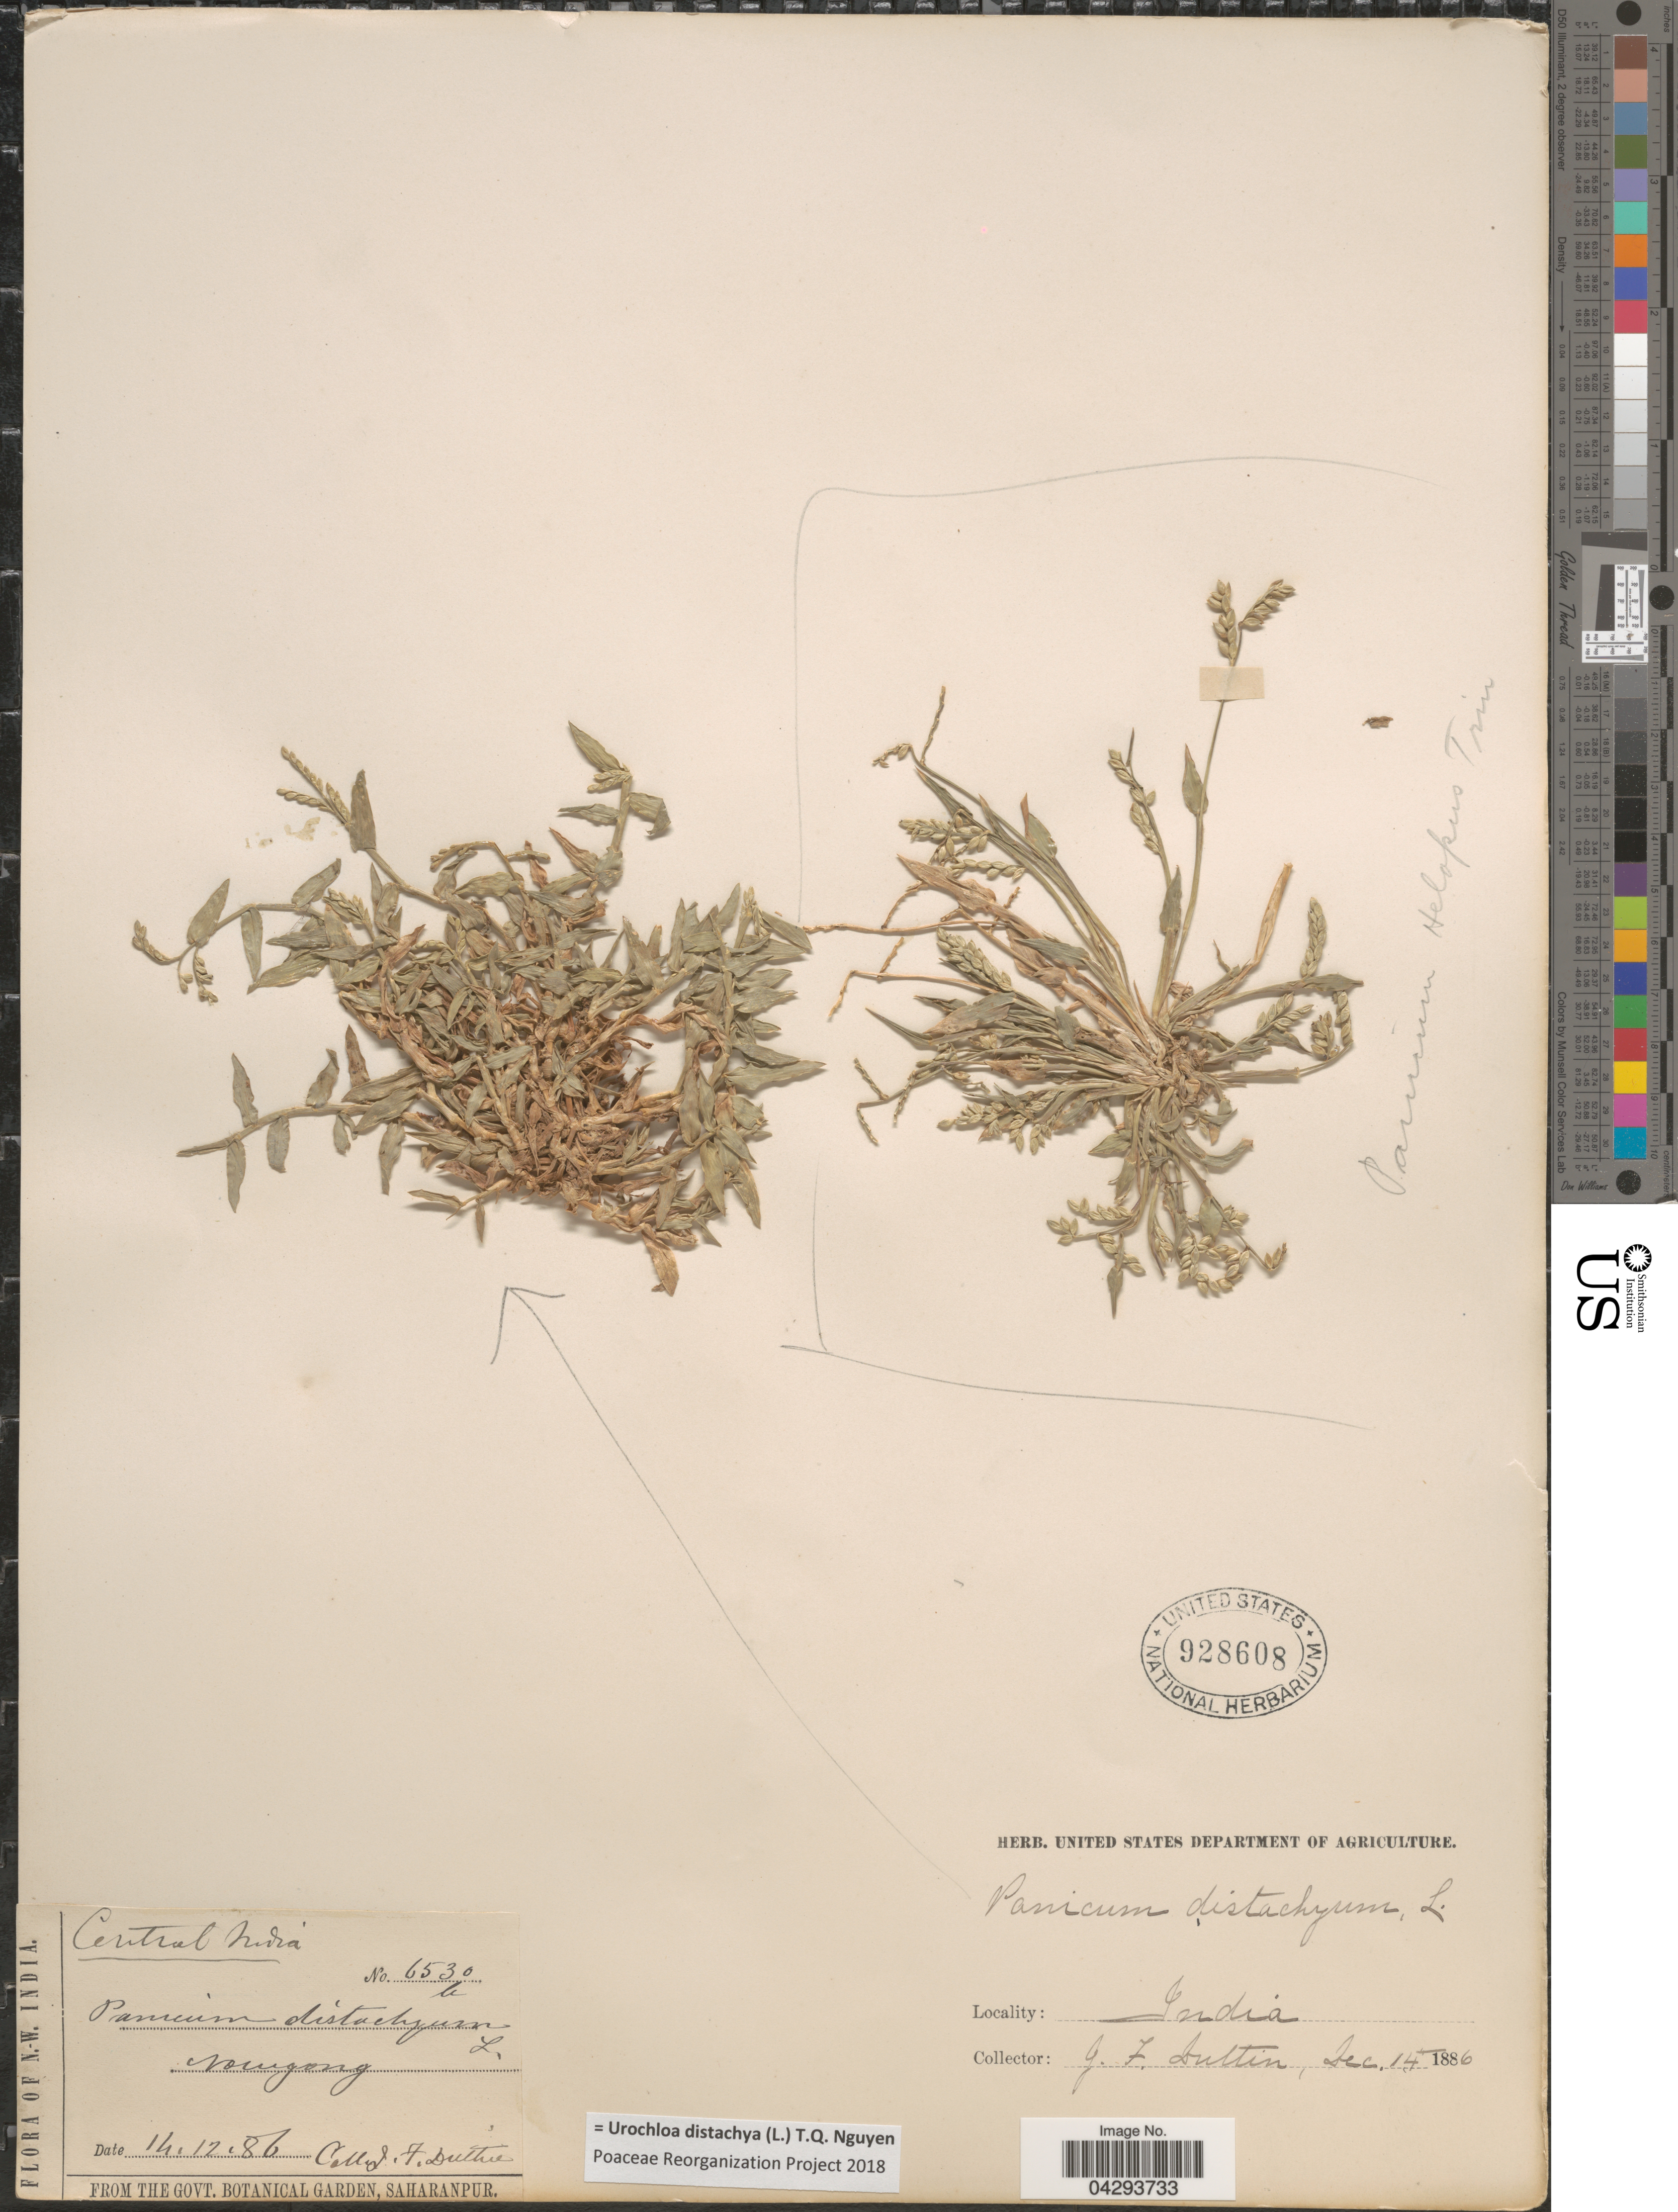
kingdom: Plantae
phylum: Tracheophyta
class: Liliopsida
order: Poales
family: Poaceae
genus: Urochloa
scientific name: Urochloa distachya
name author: (L.) T.Q. Nguyen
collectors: J. F. Duthie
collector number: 6530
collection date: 1886-12-14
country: India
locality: Central India. Nomgong. N.W. India.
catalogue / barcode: US 928608